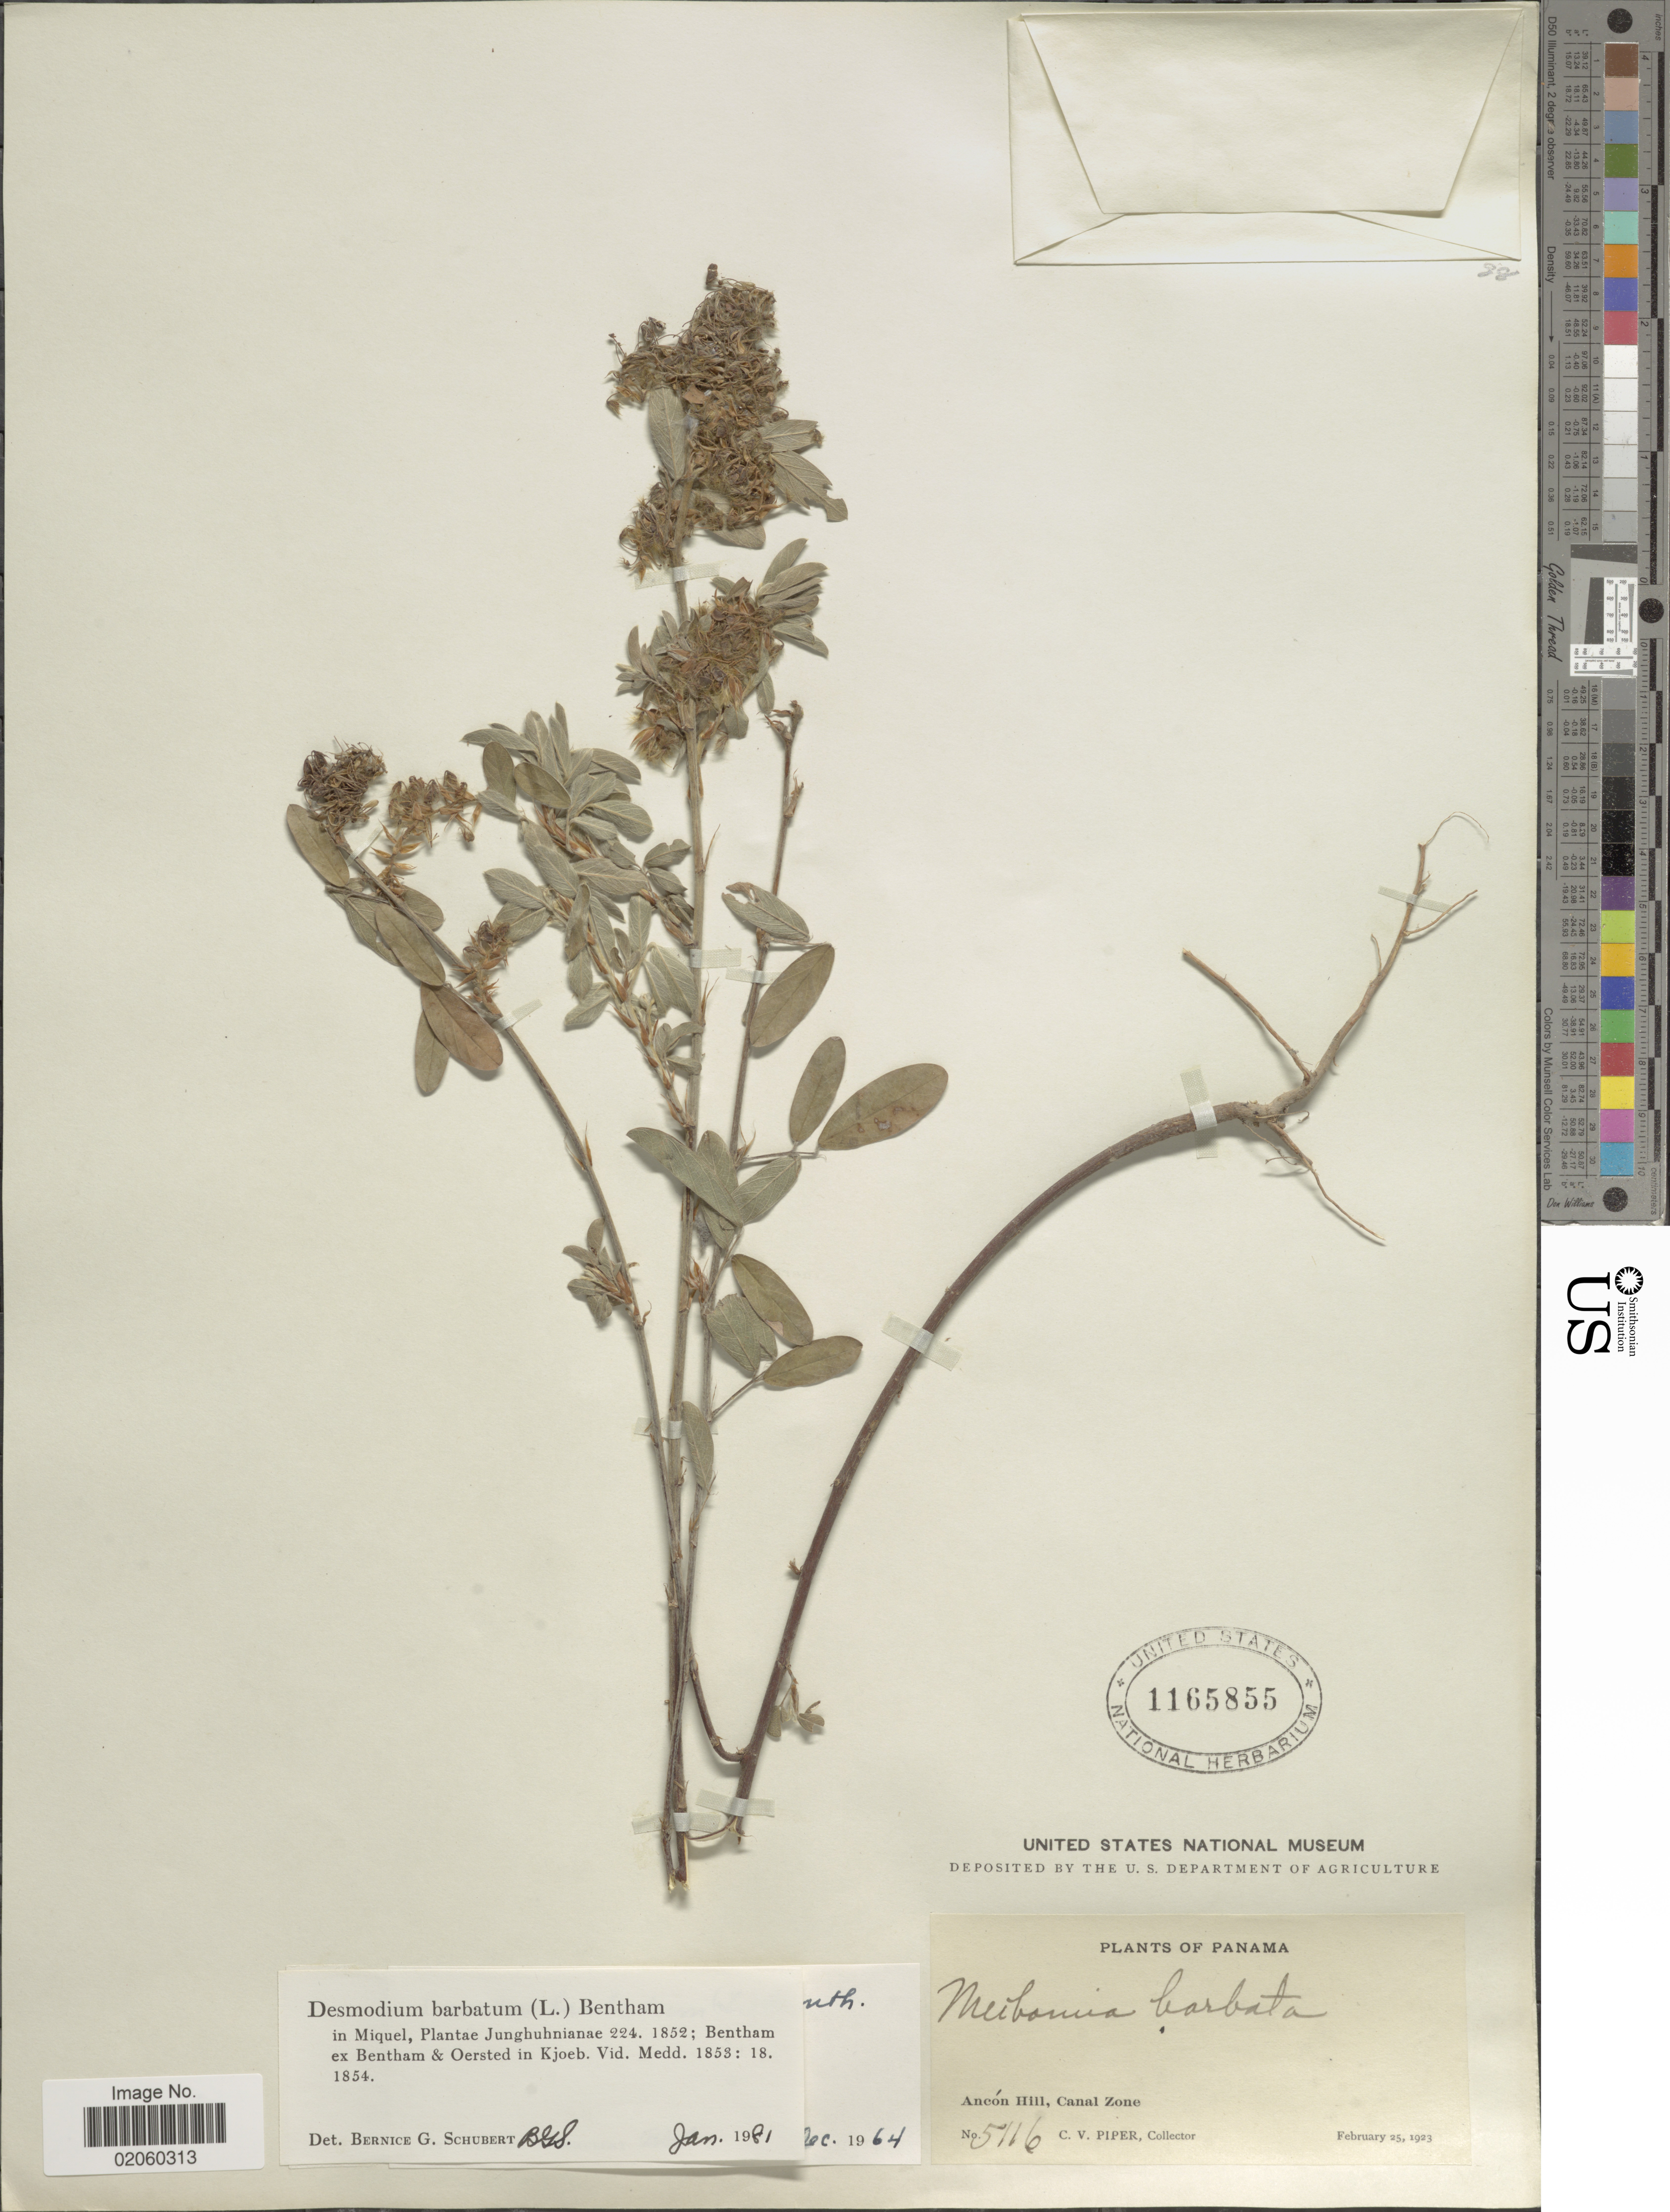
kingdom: Plantae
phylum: Tracheophyta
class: Magnoliopsida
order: Fabales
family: Fabaceae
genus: Grona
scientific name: Grona barbata var. barbata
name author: (L.) H. Ohashi & K. Ohashi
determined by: Strong, Mark T., (BOT), Smithsonian Institution - National Museum of Natural History (UNITED STATES)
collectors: C. V. Piper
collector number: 5116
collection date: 1923-02-25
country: Panama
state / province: Colón / Panamá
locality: Ancon Hill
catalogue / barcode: US 1165855